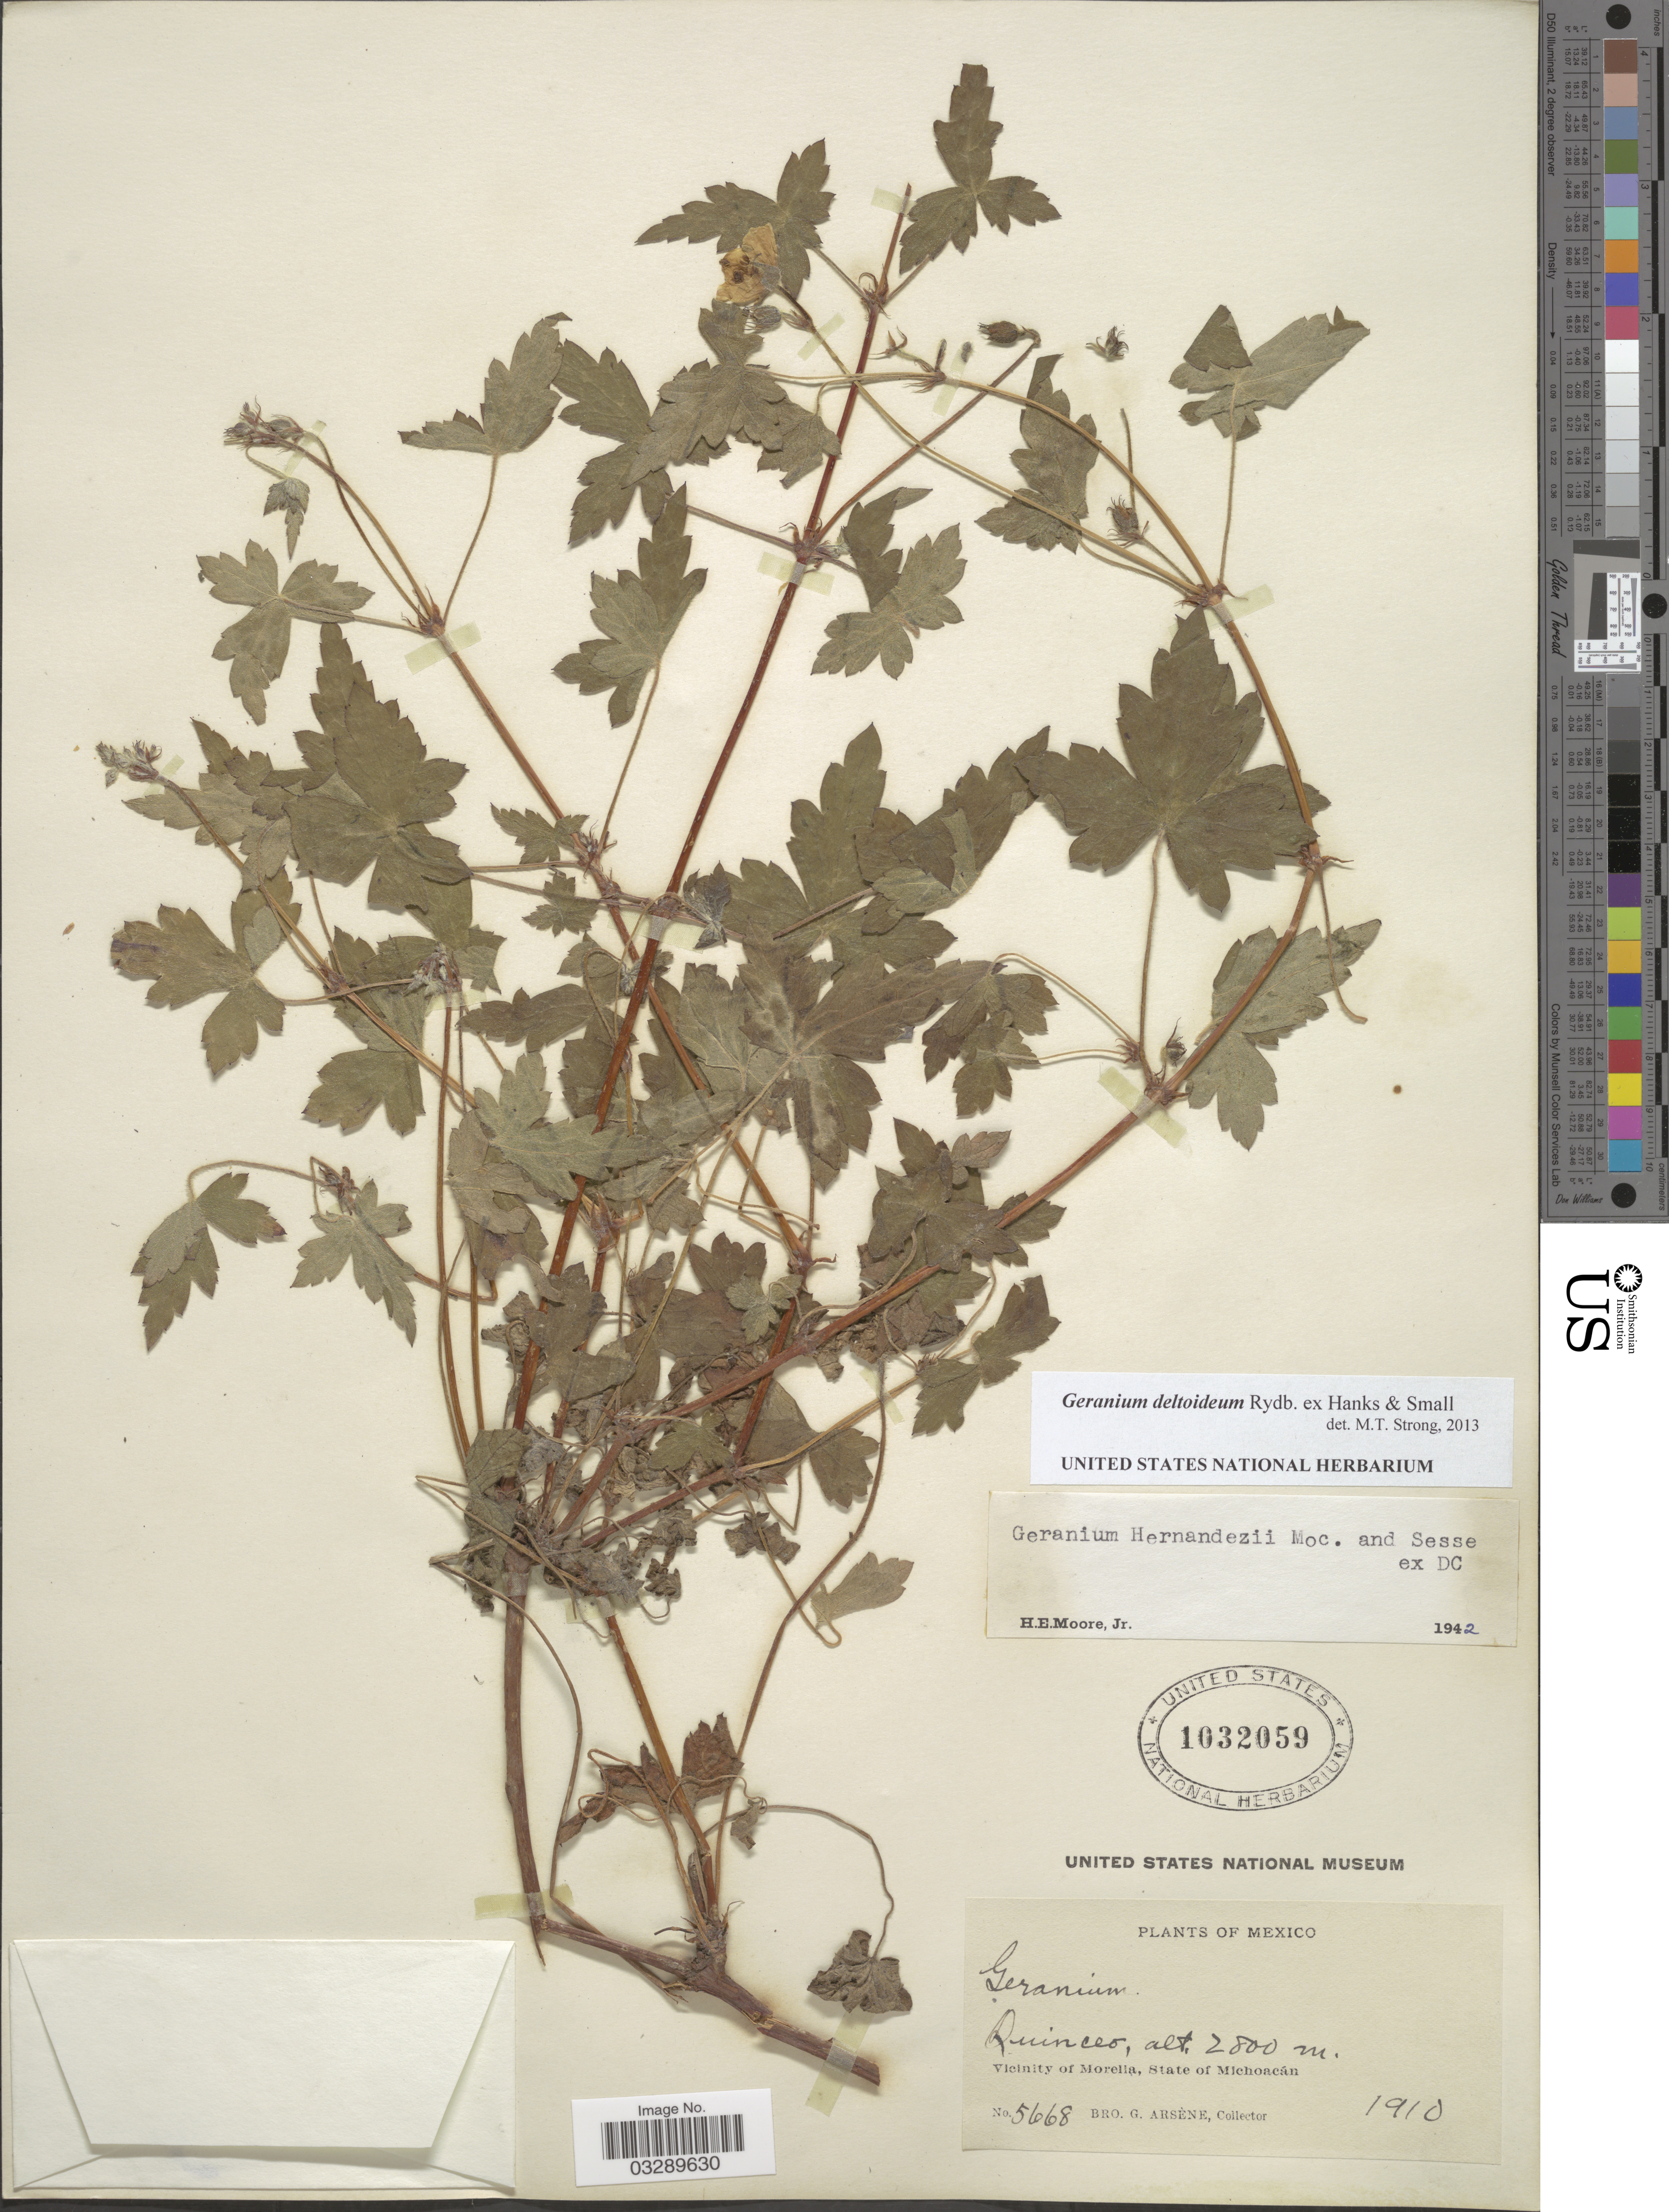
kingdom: Plantae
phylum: Tracheophyta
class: Magnoliopsida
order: Geraniales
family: Geraniaceae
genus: Geranium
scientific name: Geranium deltoideum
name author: Rydb.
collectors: Bro. G. Arsène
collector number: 5668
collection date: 1910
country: Mexico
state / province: Michoacán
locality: Quinceo, Vicinity of Morelia.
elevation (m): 2800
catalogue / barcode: US 1032059